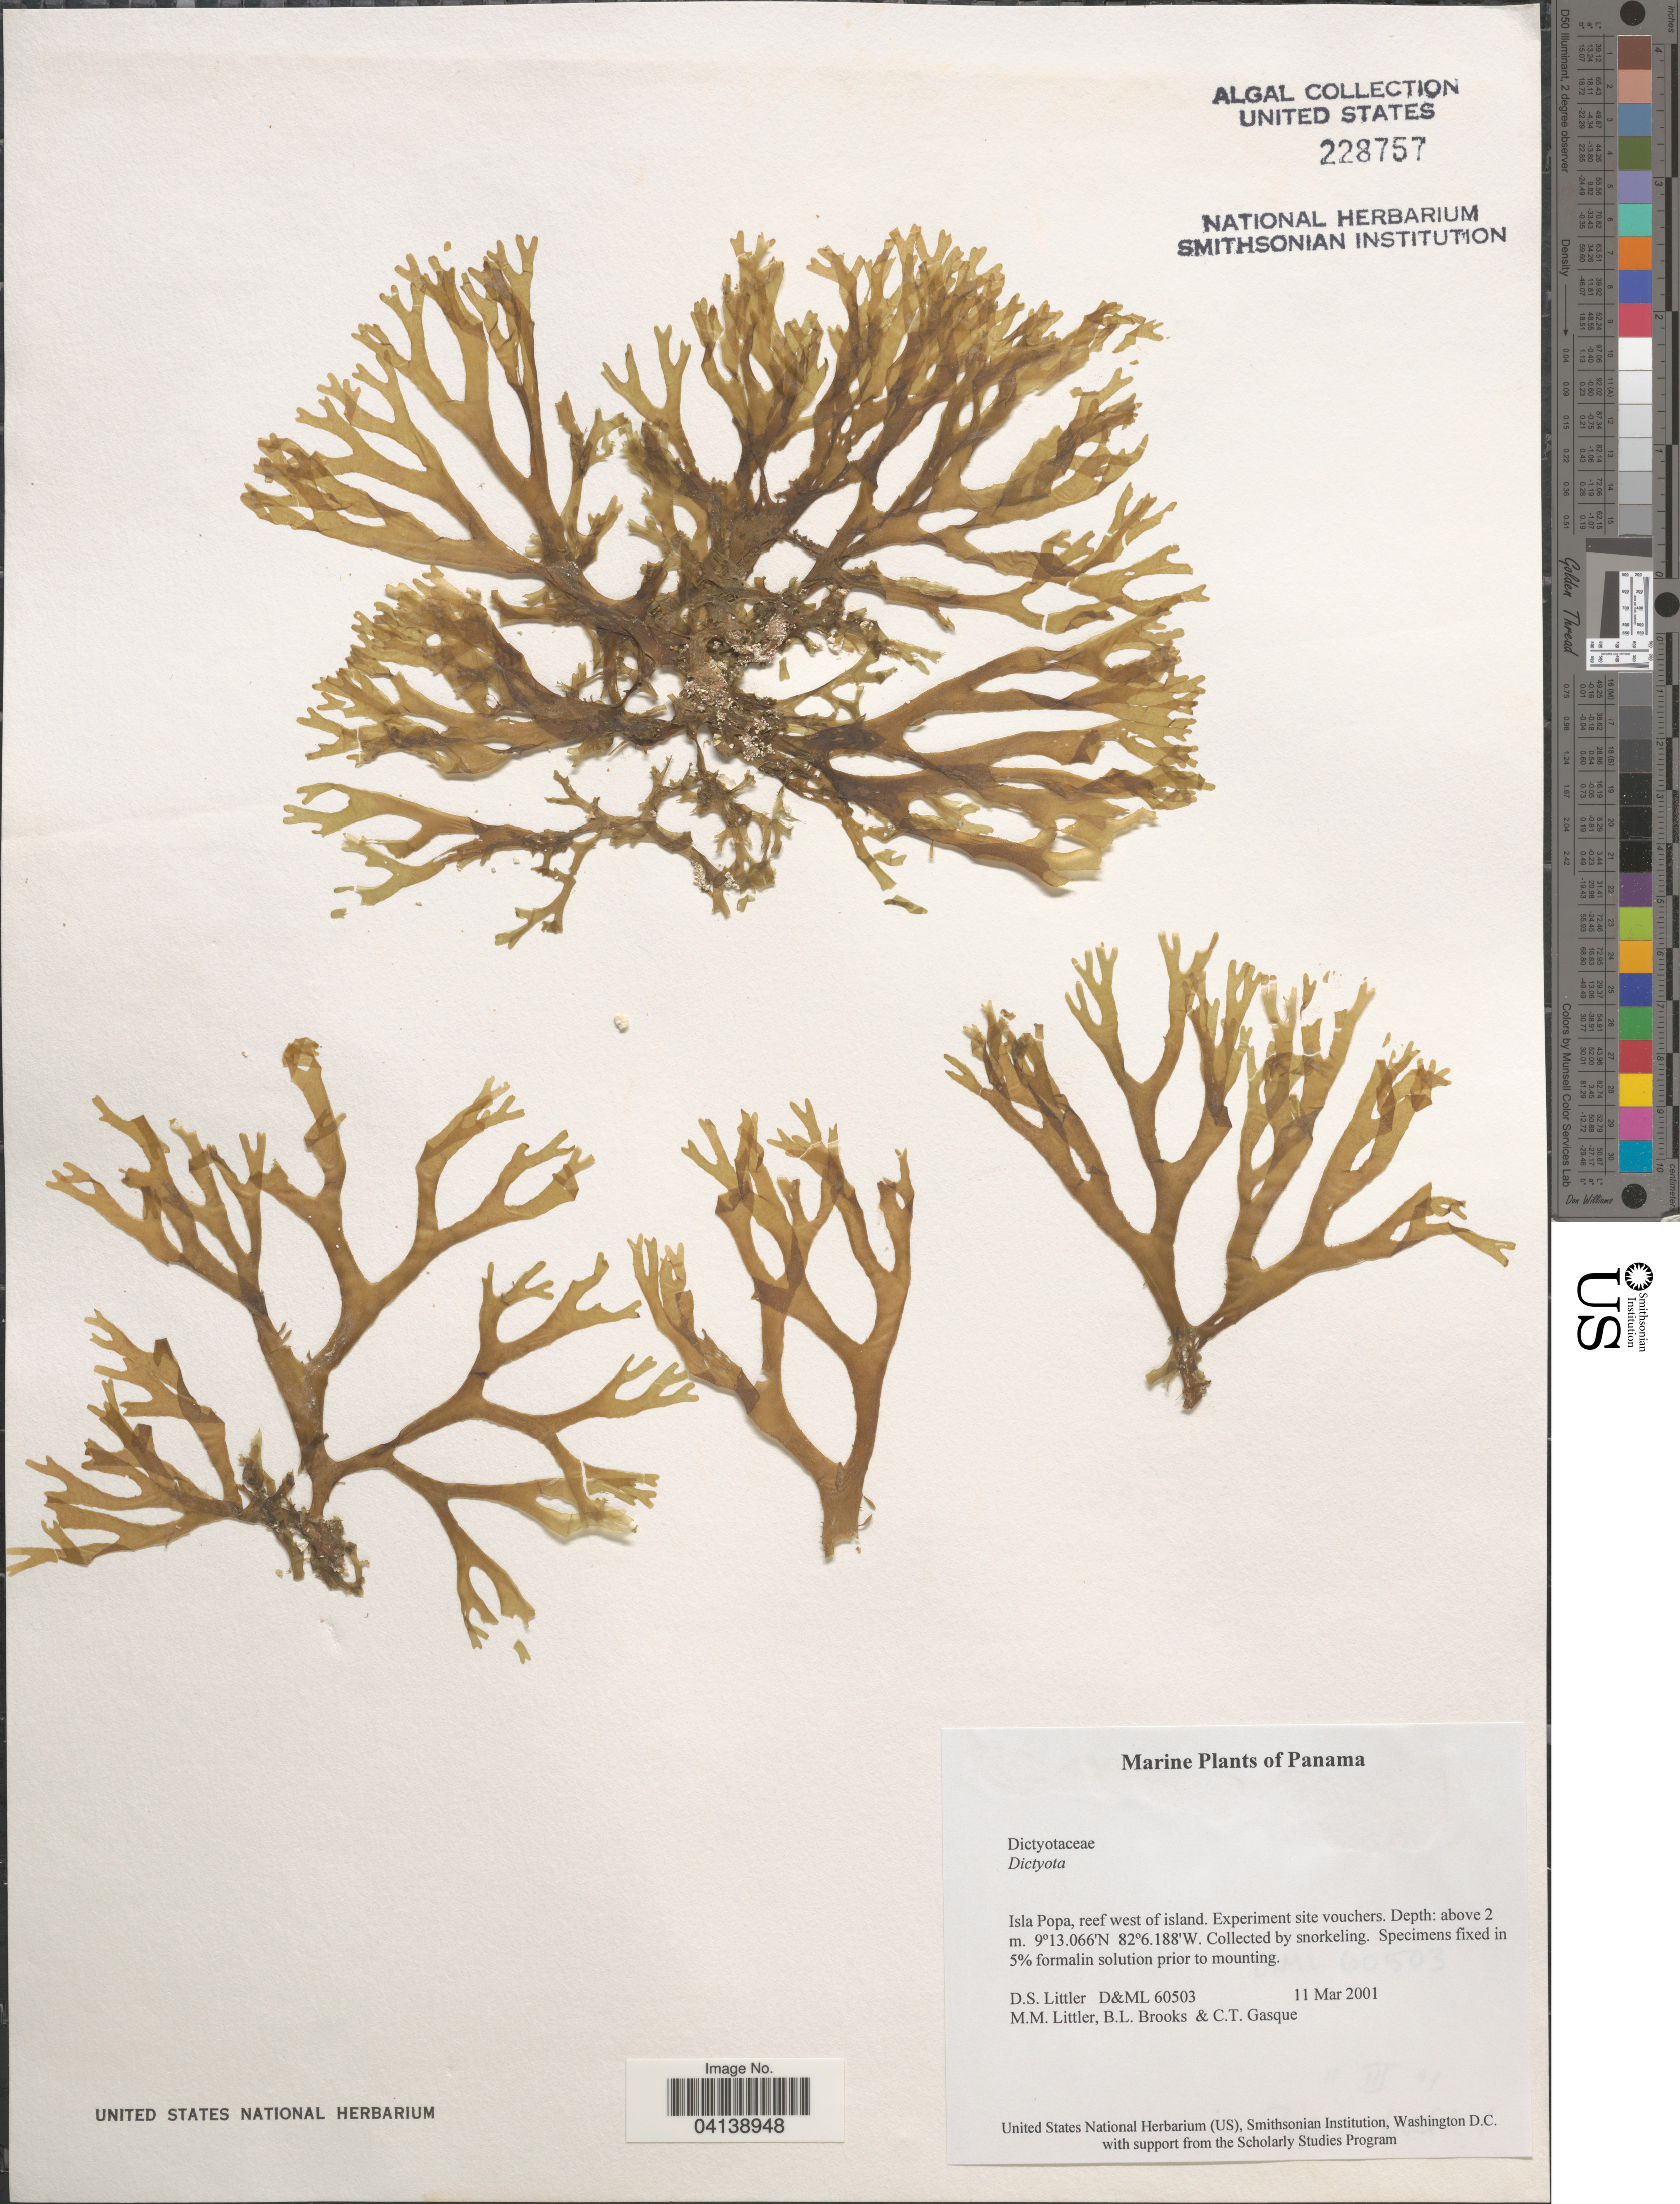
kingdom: Chromista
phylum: Ochrophyta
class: Phaeophyceae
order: Dictyotales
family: Dictyotaceae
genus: Dictyota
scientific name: Dictyota sp.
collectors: D. S. Littler, B. Brooks & C. Gasque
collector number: D&ML 60503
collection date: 2001-03-11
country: Panama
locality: Isla Popa, reed west of island.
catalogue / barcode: US 228757